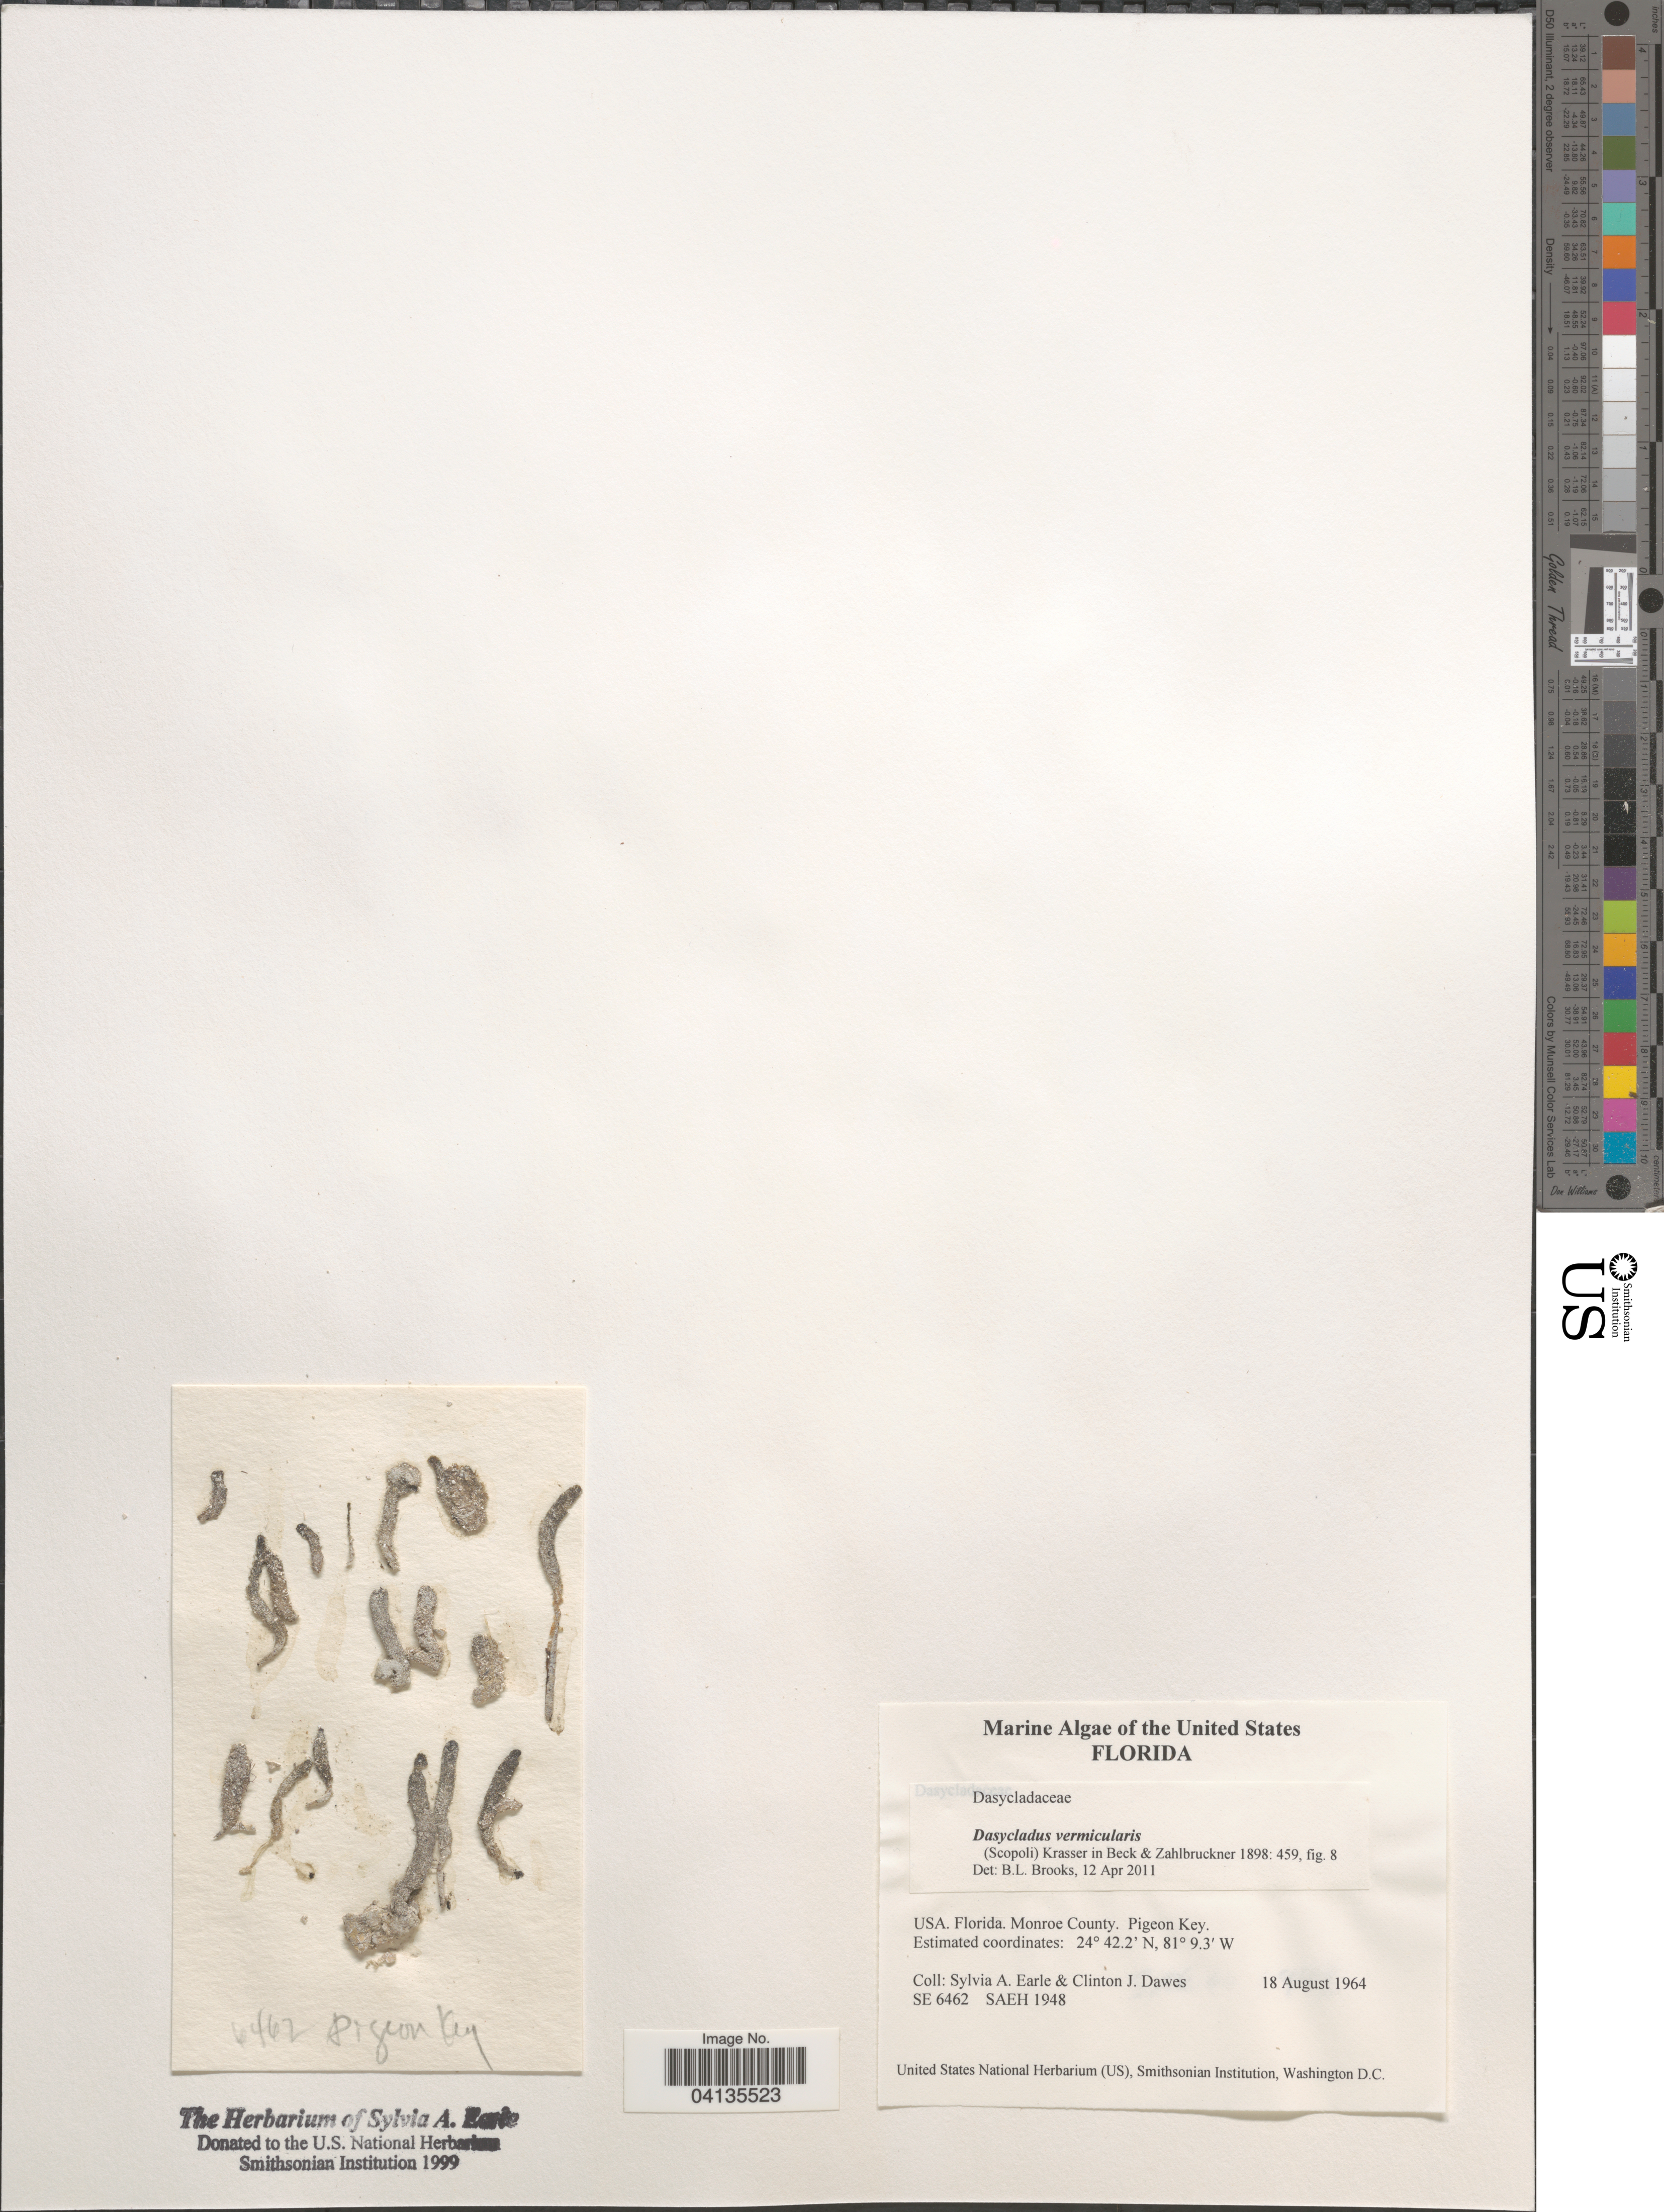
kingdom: Plantae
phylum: Chlorophyta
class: Ulvophyceae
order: Dasycladales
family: Dasycladaceae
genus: Dasycladus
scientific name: Dasycladus vermicularis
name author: (Scop.) Krasser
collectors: S. A. Earle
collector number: SE6462/SAEH1948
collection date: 1964-08-18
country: United States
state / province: Florida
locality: Monroe County. Pigeon Key.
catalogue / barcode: US 329117